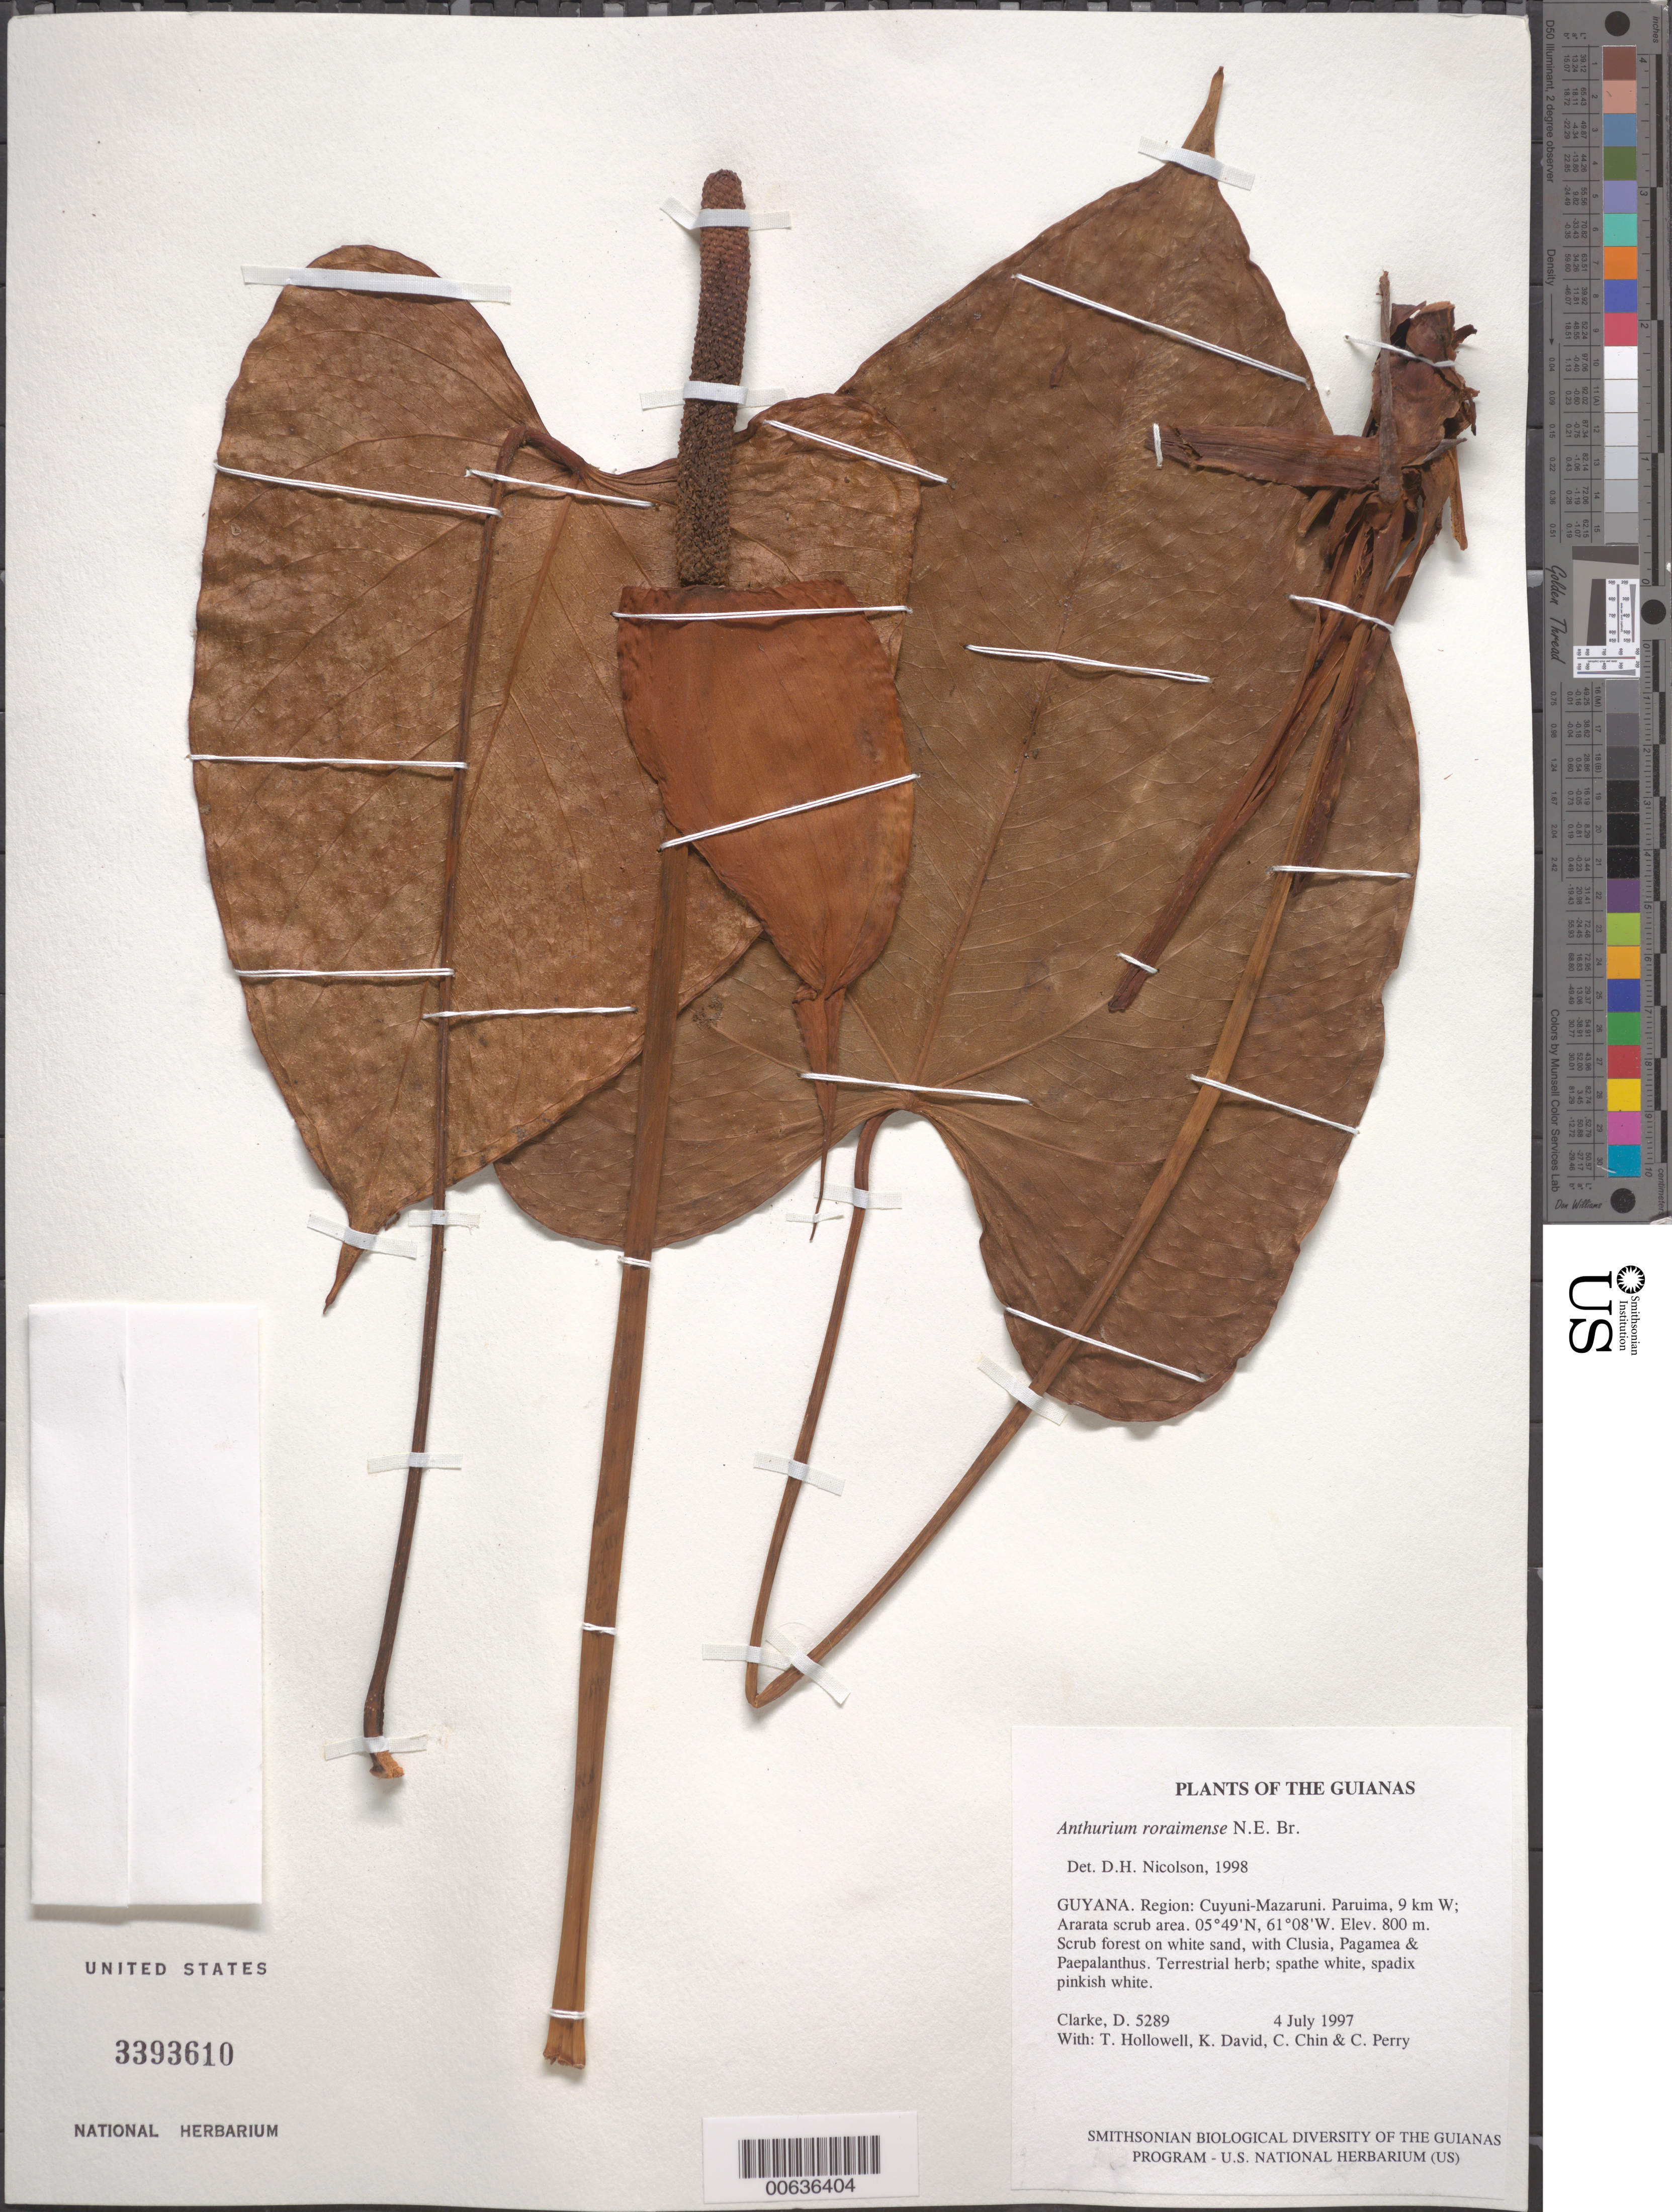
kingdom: Plantae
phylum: Tracheophyta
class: Liliopsida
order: Alismatales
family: Araceae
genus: Anthurium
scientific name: Anthurium roraimense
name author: N.E. Br. in Thurn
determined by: Nicolson, Dan H.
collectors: H. D. Clarke, T. Hollowell, K. David, C. Chin & C. Perry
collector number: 5289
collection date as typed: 4 July 1997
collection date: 1997-07-04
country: Guyana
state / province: Cuyuni-Mazaruni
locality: Paruima, 9 km W; Ararata scrub area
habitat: Scrub forest on white sand, with Clusia, Pagamea & Paepalanthus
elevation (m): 800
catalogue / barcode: US 3393610